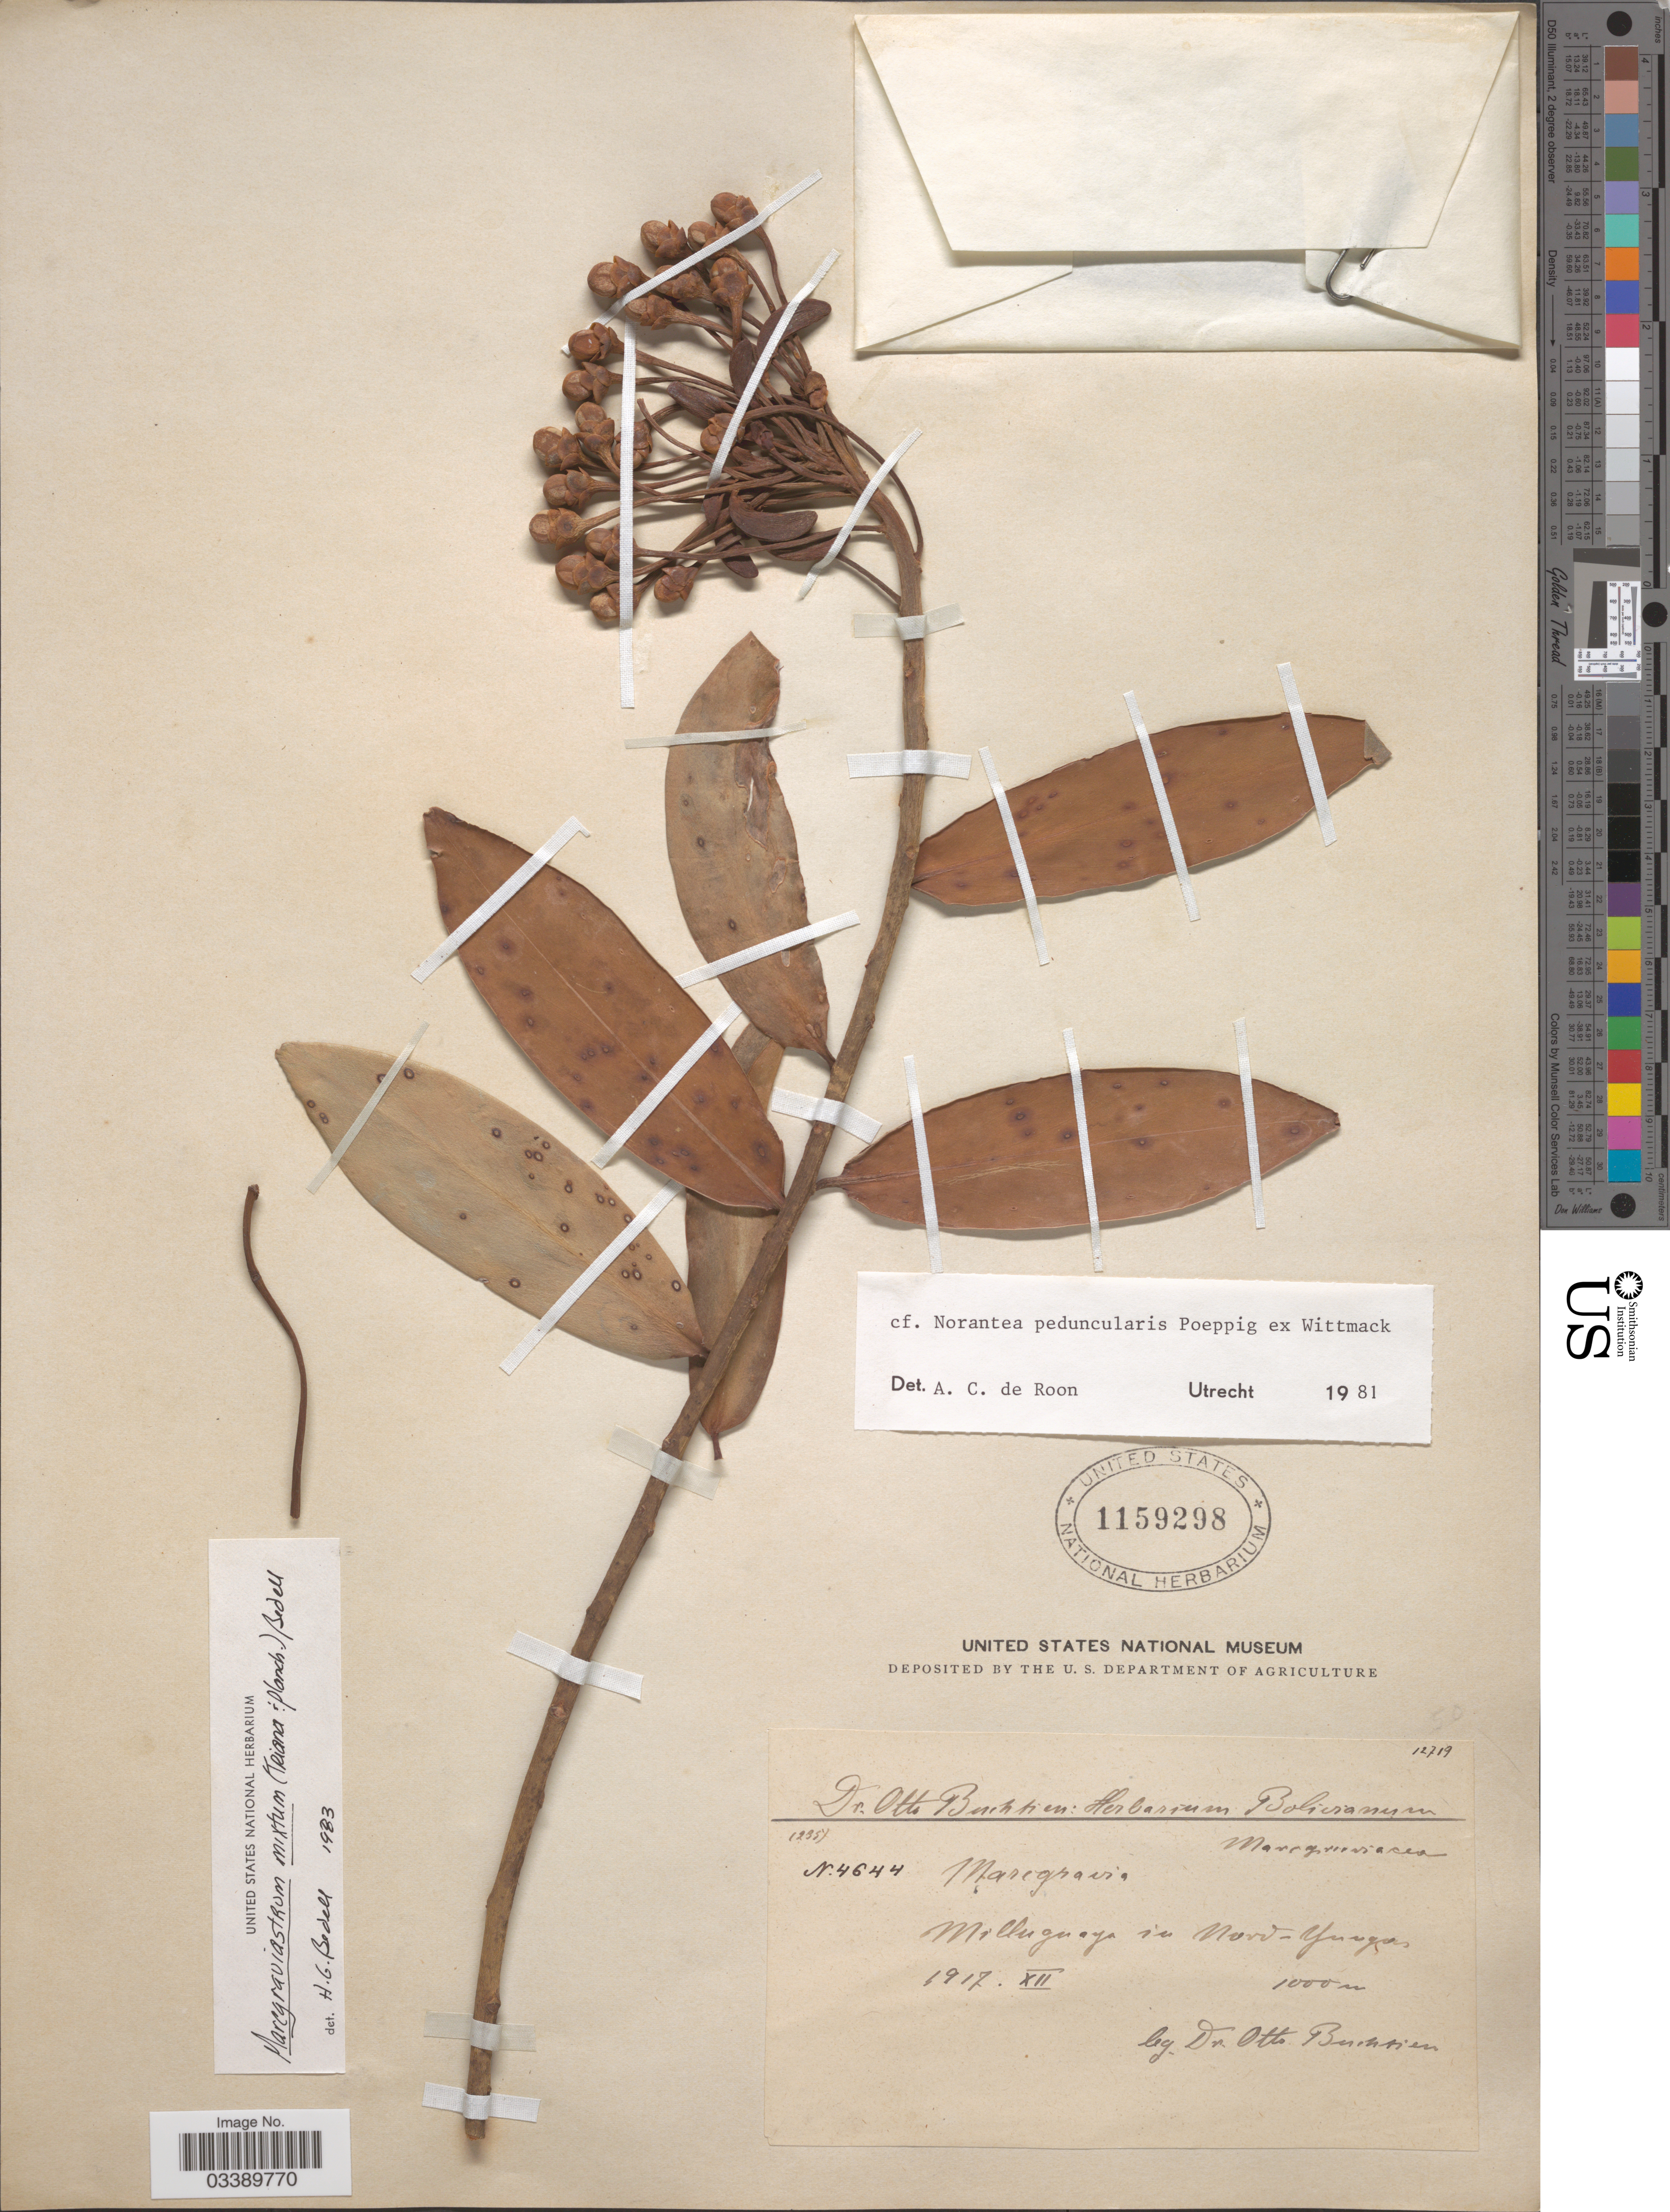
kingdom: Plantae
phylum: Tracheophyta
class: Magnoliopsida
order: Ericales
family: Marcgraviaceae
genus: Marcgraviastrum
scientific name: Marcgraviastrum mixtum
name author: (Triana & Planch.) Bedell ex de Roon & S. Dressler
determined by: Bedell, H. G.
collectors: O. Buchtien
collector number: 4644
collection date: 1917-12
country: Bolivia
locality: Milluguaya in Nord-Yungas.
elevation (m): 1000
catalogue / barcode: US 1159298